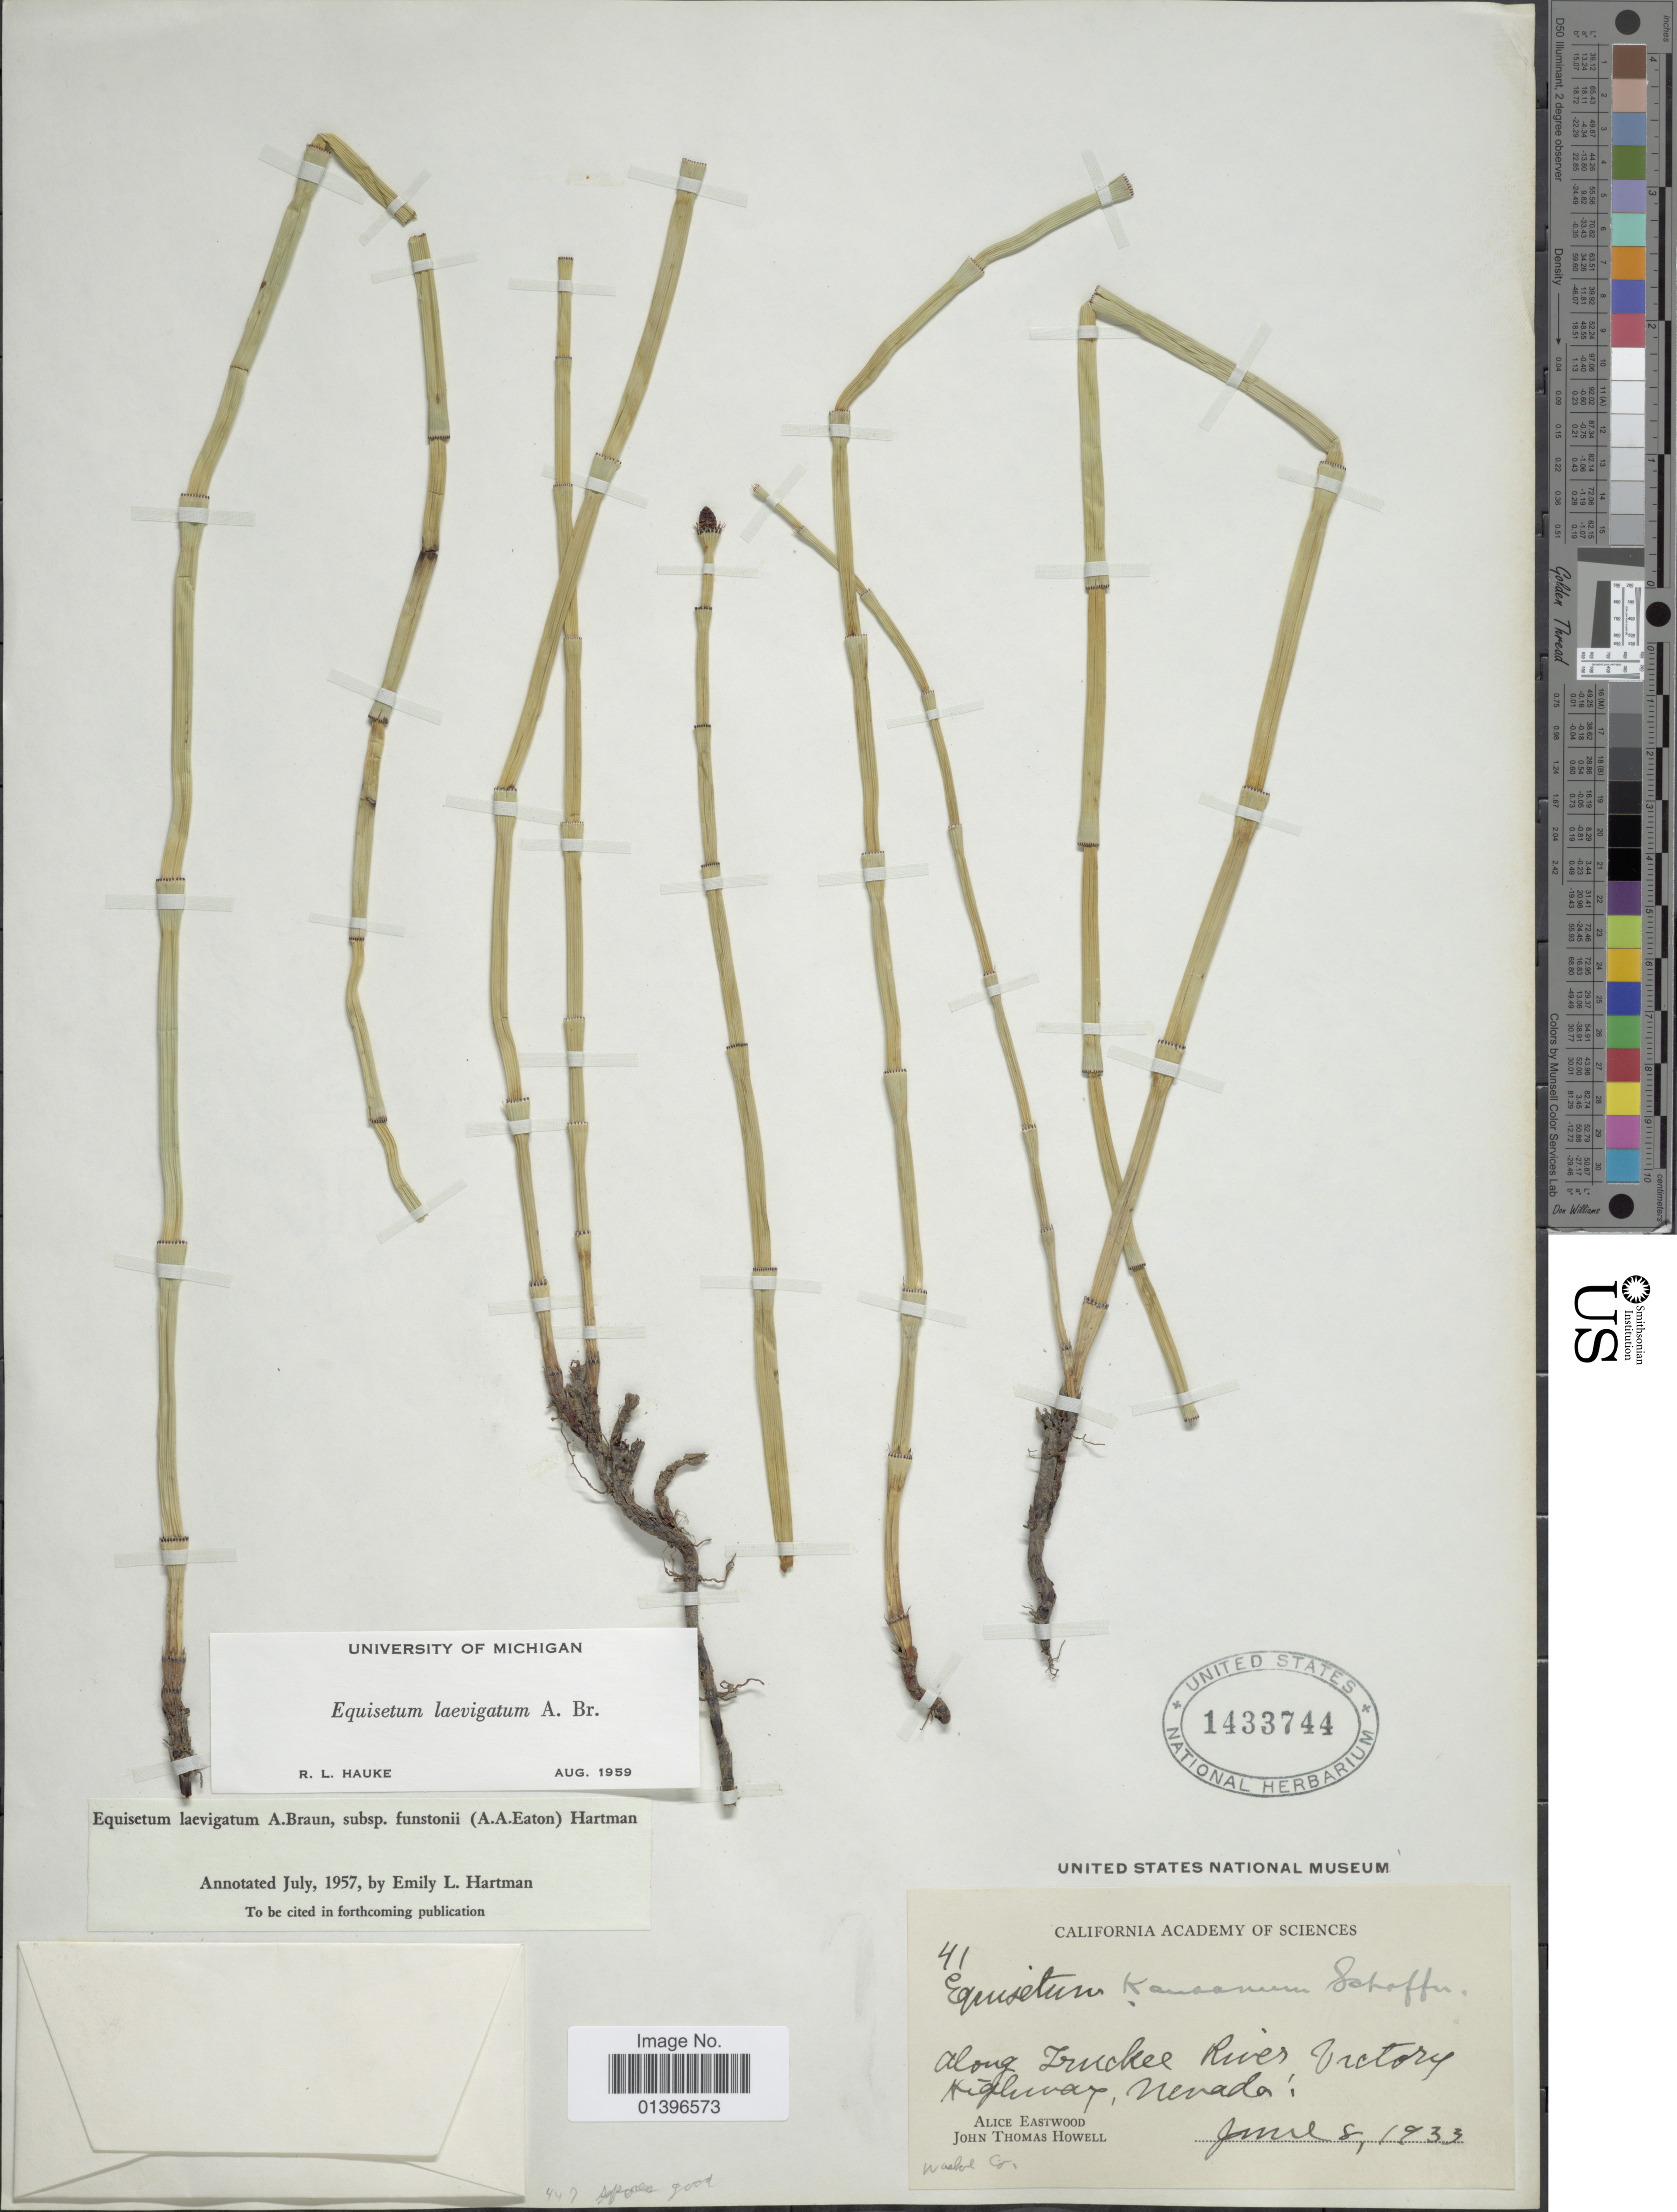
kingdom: Plantae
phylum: Tracheophyta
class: Polypodiopsida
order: Equisetales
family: Equisetaceae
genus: Equisetum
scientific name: Equisetum laevigatum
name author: A. Braun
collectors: A. Eastwood & J. T. Howell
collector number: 41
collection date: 1933-06-08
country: United States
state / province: Nevada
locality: Along Truckee River, Victory Highway, Washoe Co.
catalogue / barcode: US 1433744